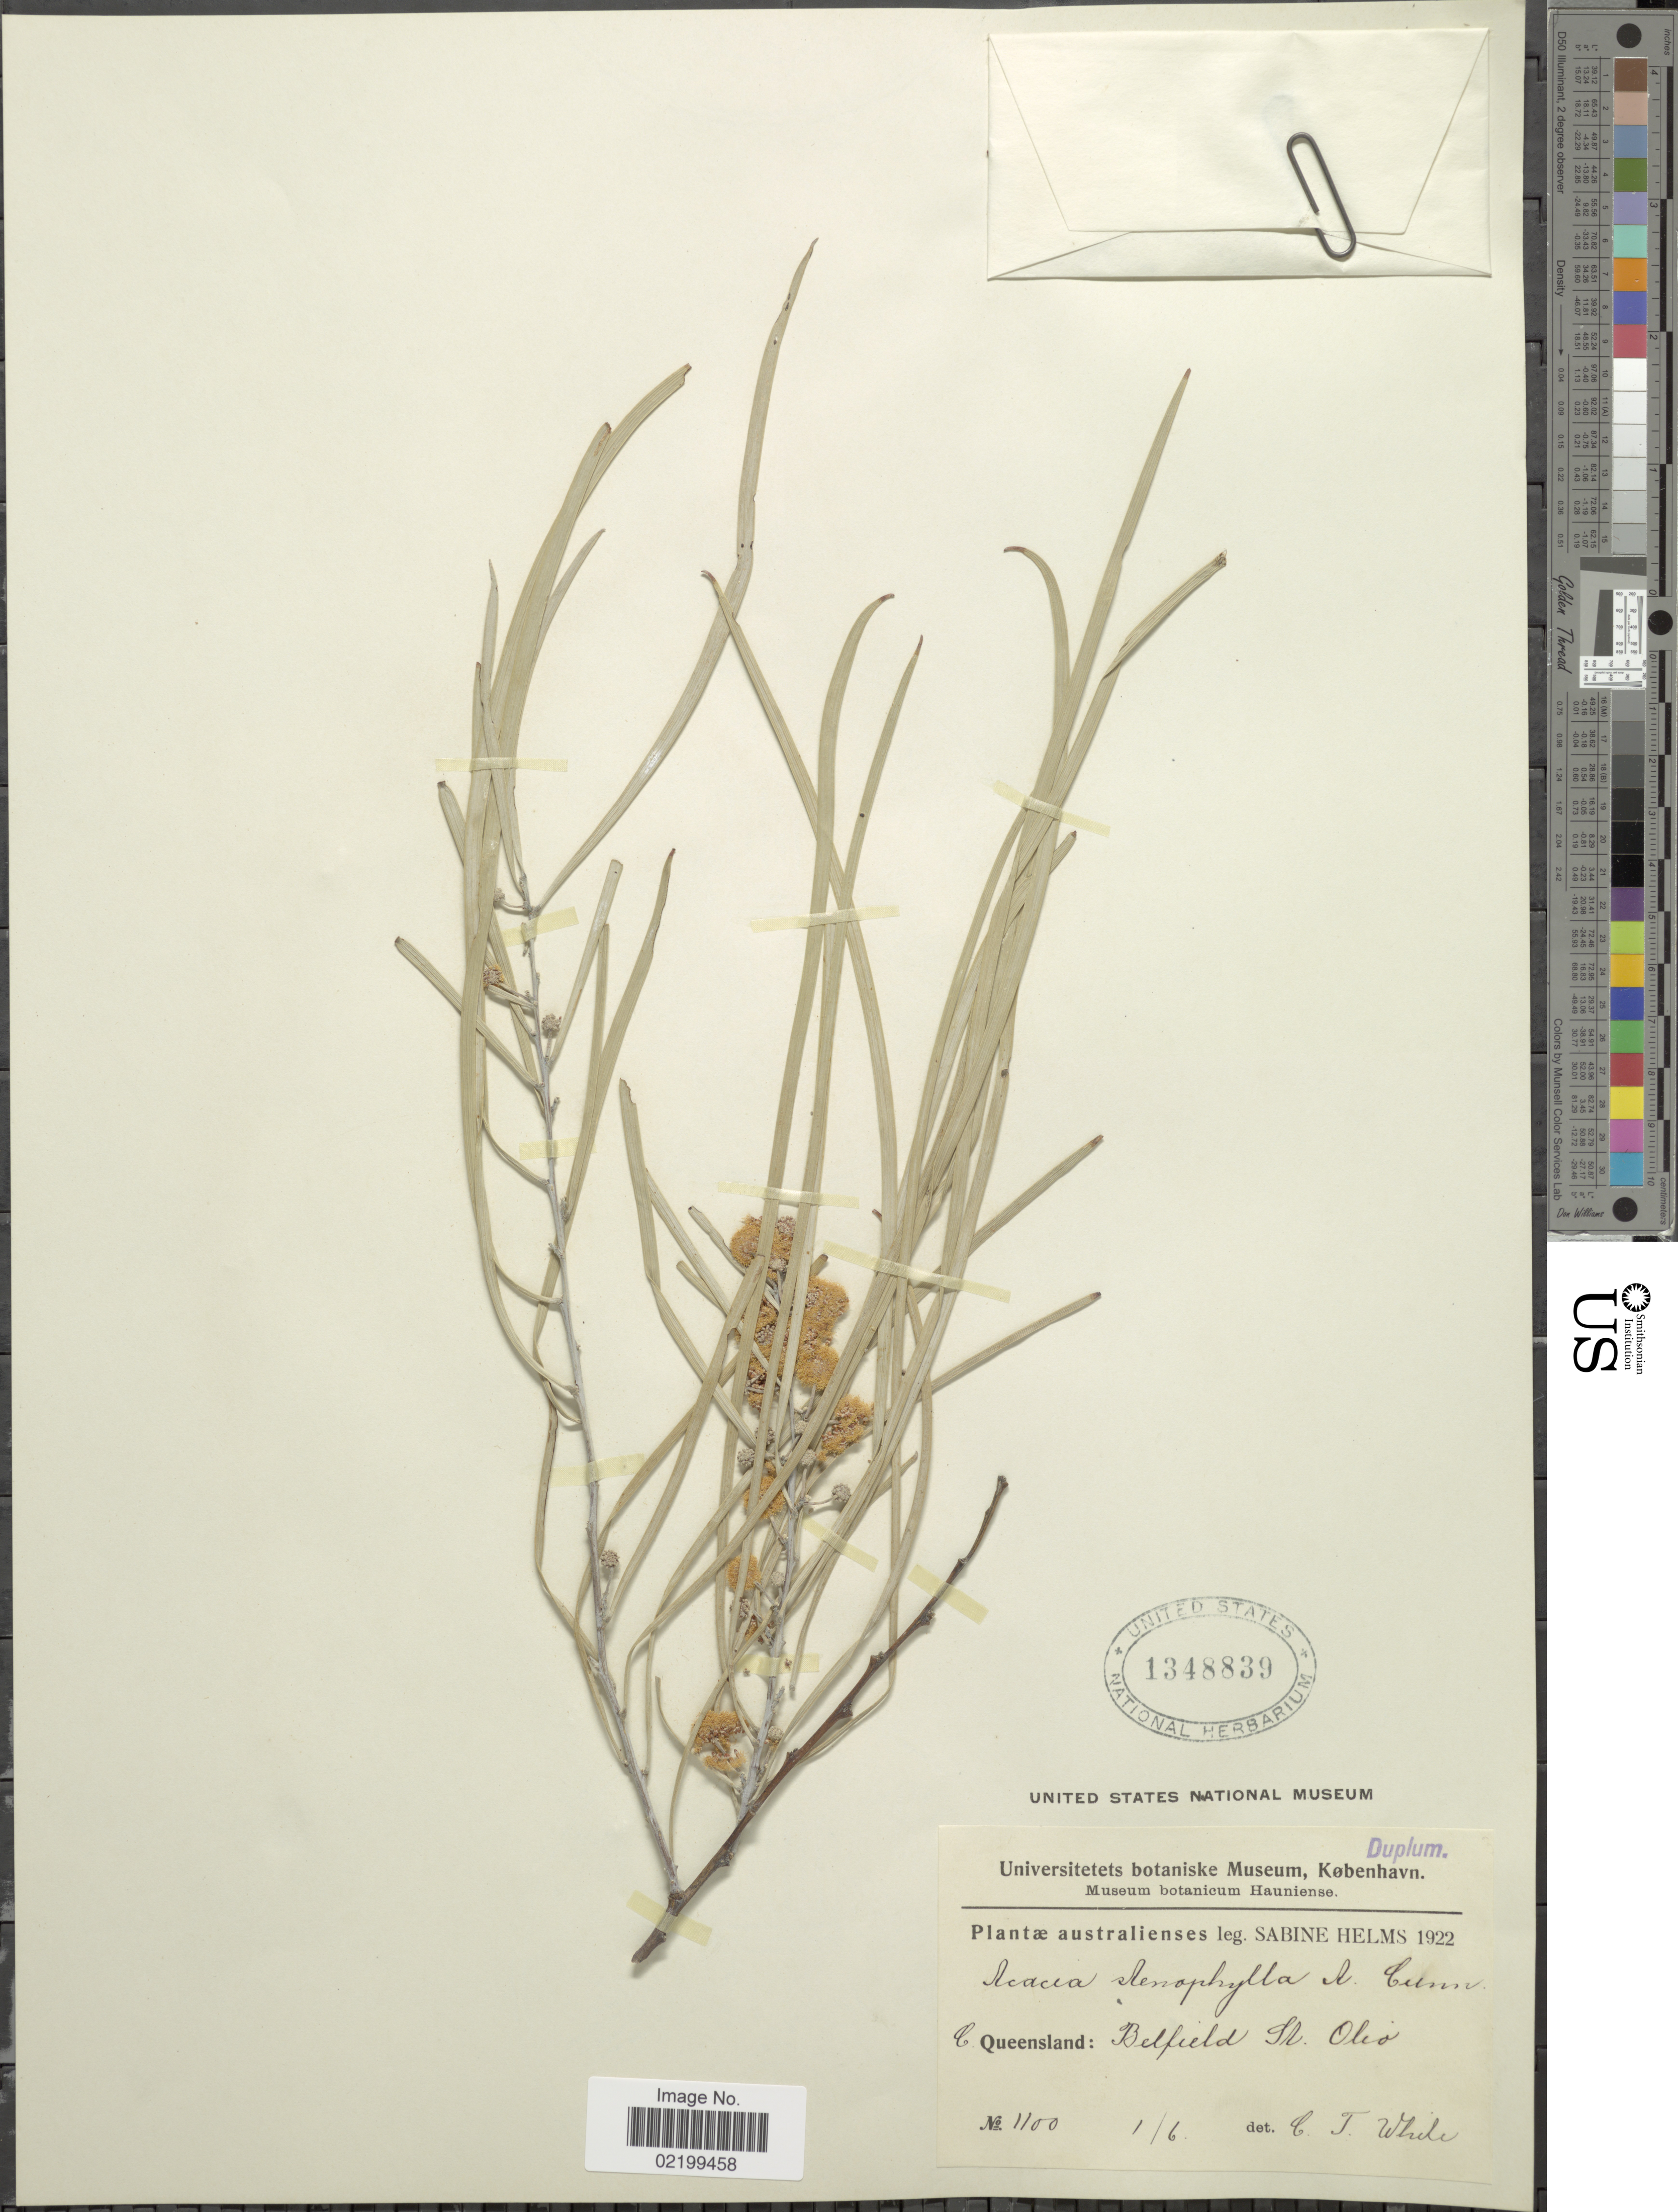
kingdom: Plantae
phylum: Tracheophyta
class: Magnoliopsida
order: Fabales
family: Fabaceae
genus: Acacia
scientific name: Acacia stenophylla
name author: Benth.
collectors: S. Helms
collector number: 1100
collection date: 1922-06-01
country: Australia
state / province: Queensland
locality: Belfield SA. Olio. C. Queensland.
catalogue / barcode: US 1348839